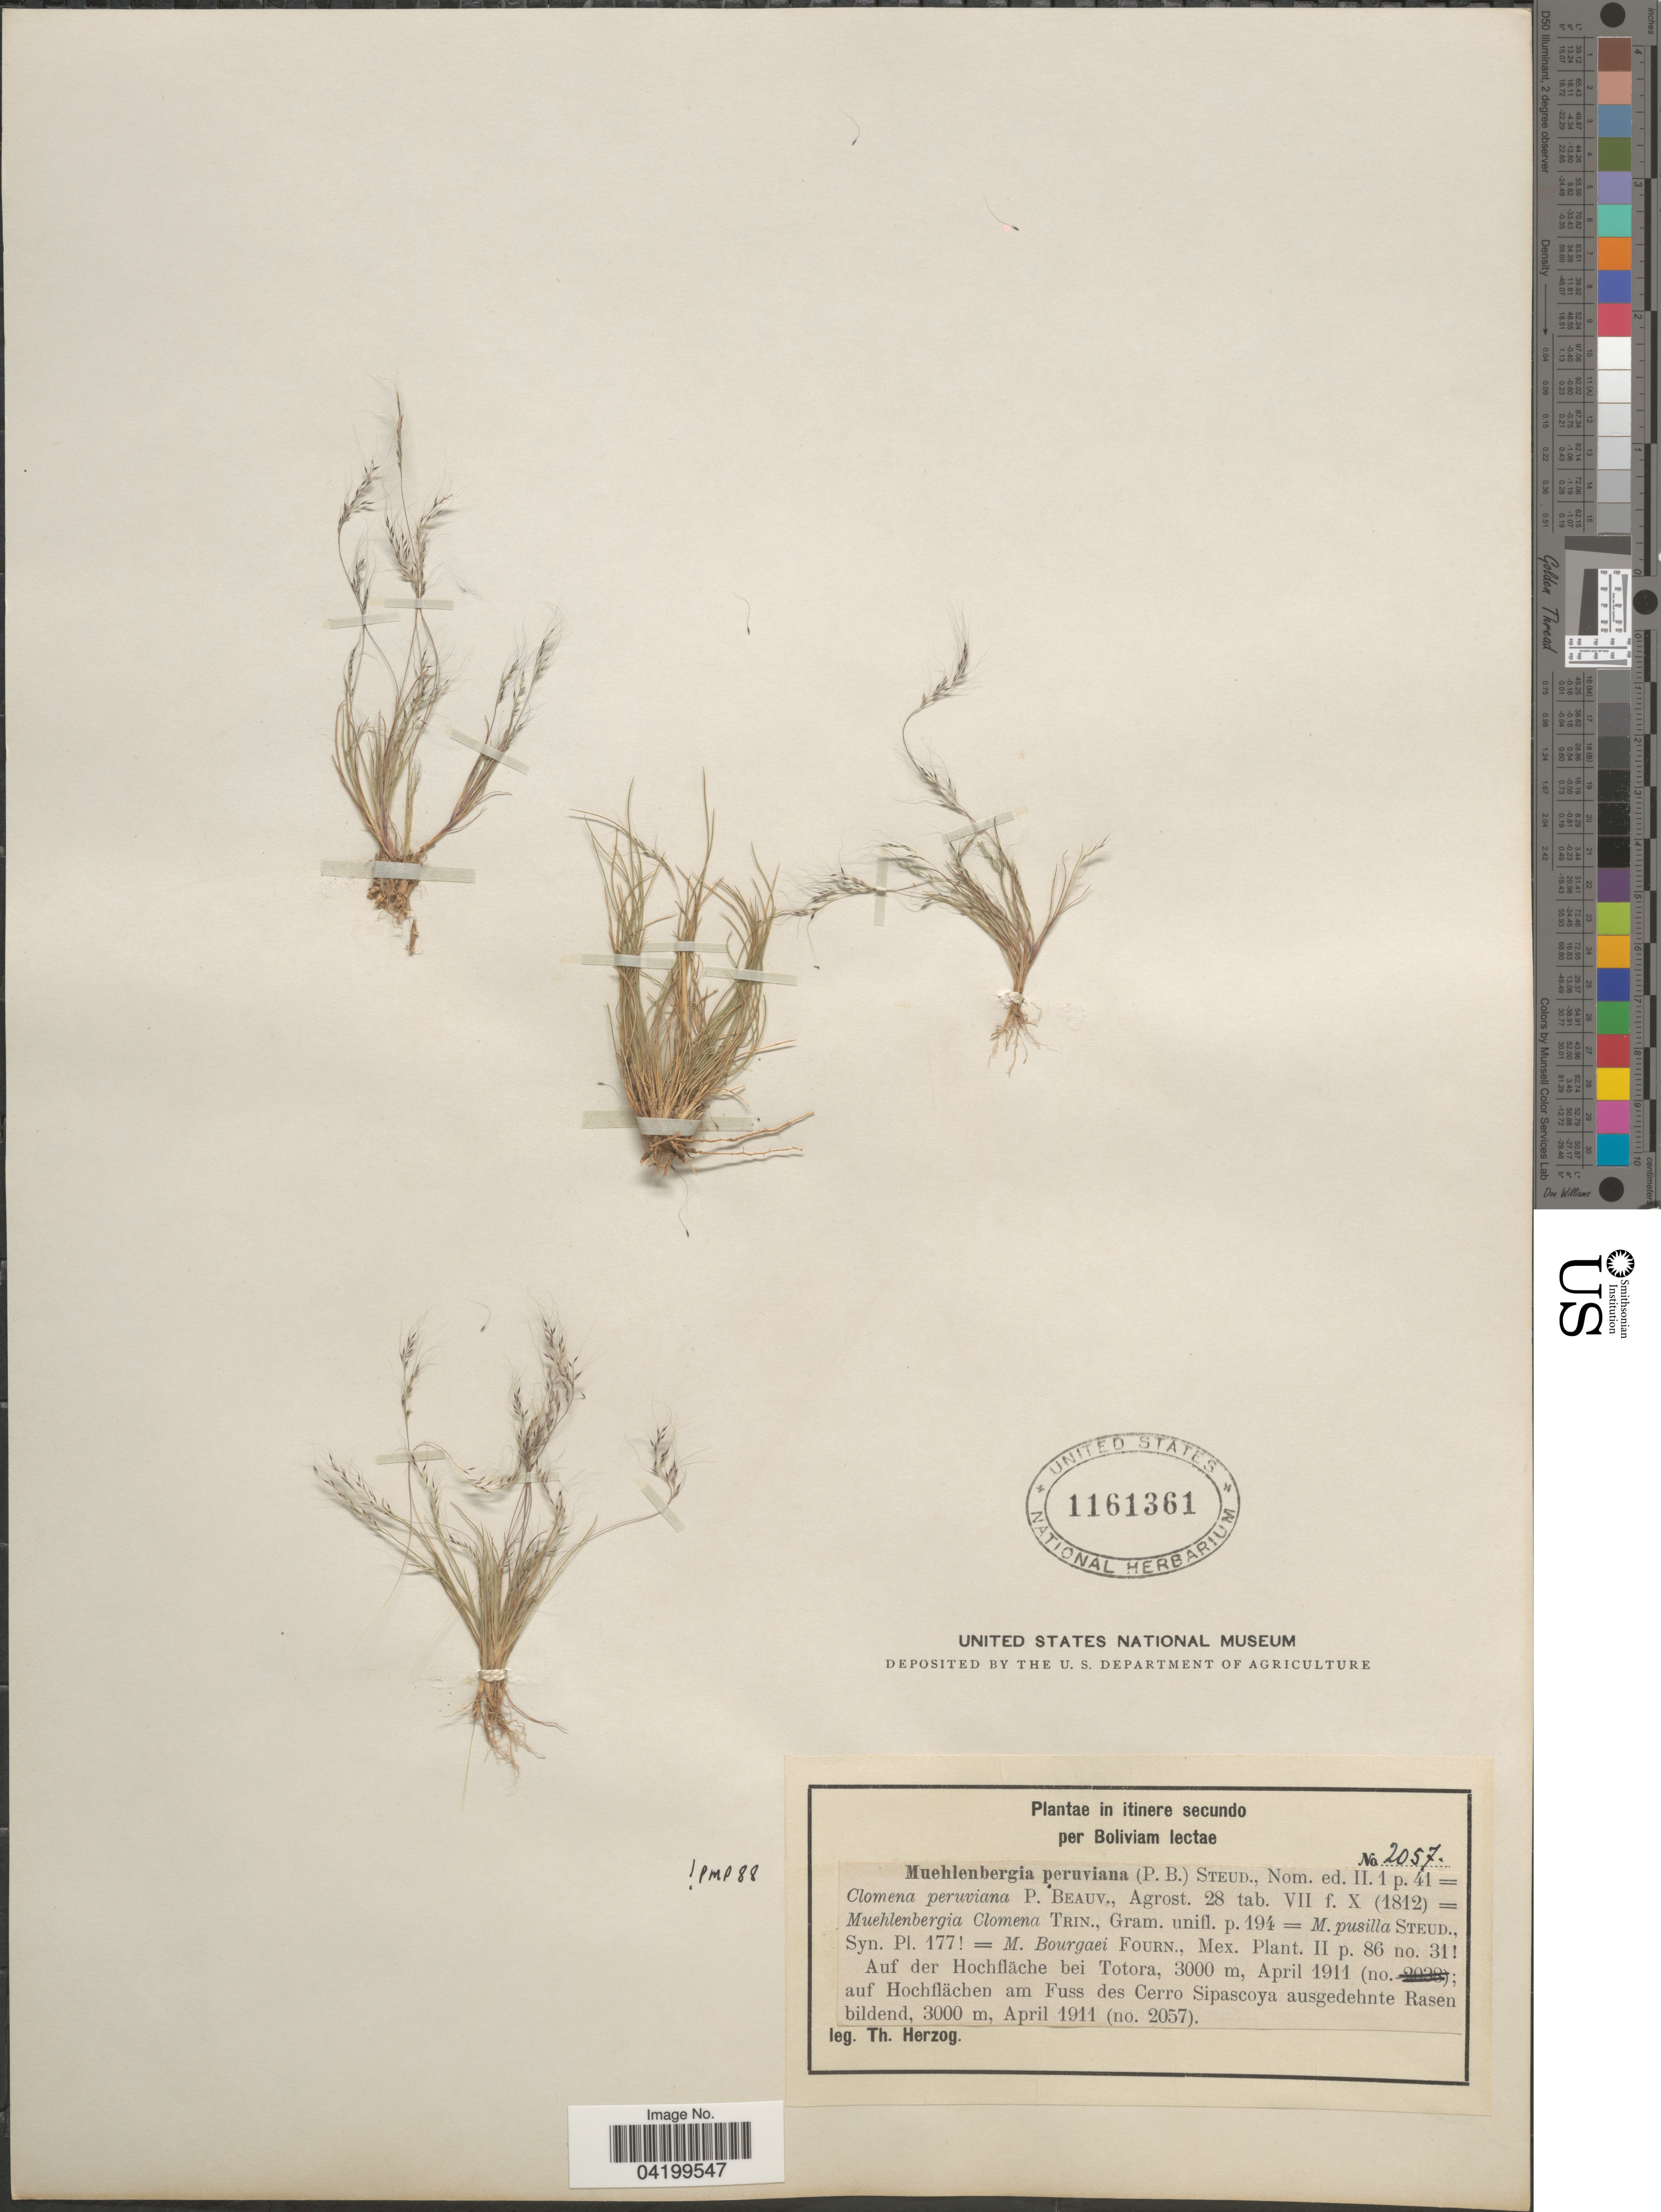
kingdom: Plantae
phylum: Tracheophyta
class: Liliopsida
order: Poales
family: Poaceae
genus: Muhlenbergia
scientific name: Muhlenbergia peruviana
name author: (P. Beauv.) Steud.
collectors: T. Herzog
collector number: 2057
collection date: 1911-04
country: Bolivia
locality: Itinere Secundo. Auf Hochfläche am Fuss des Cerro Sipascoya ausgedehnte Rasen bildend.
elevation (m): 3000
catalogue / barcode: US 1161361